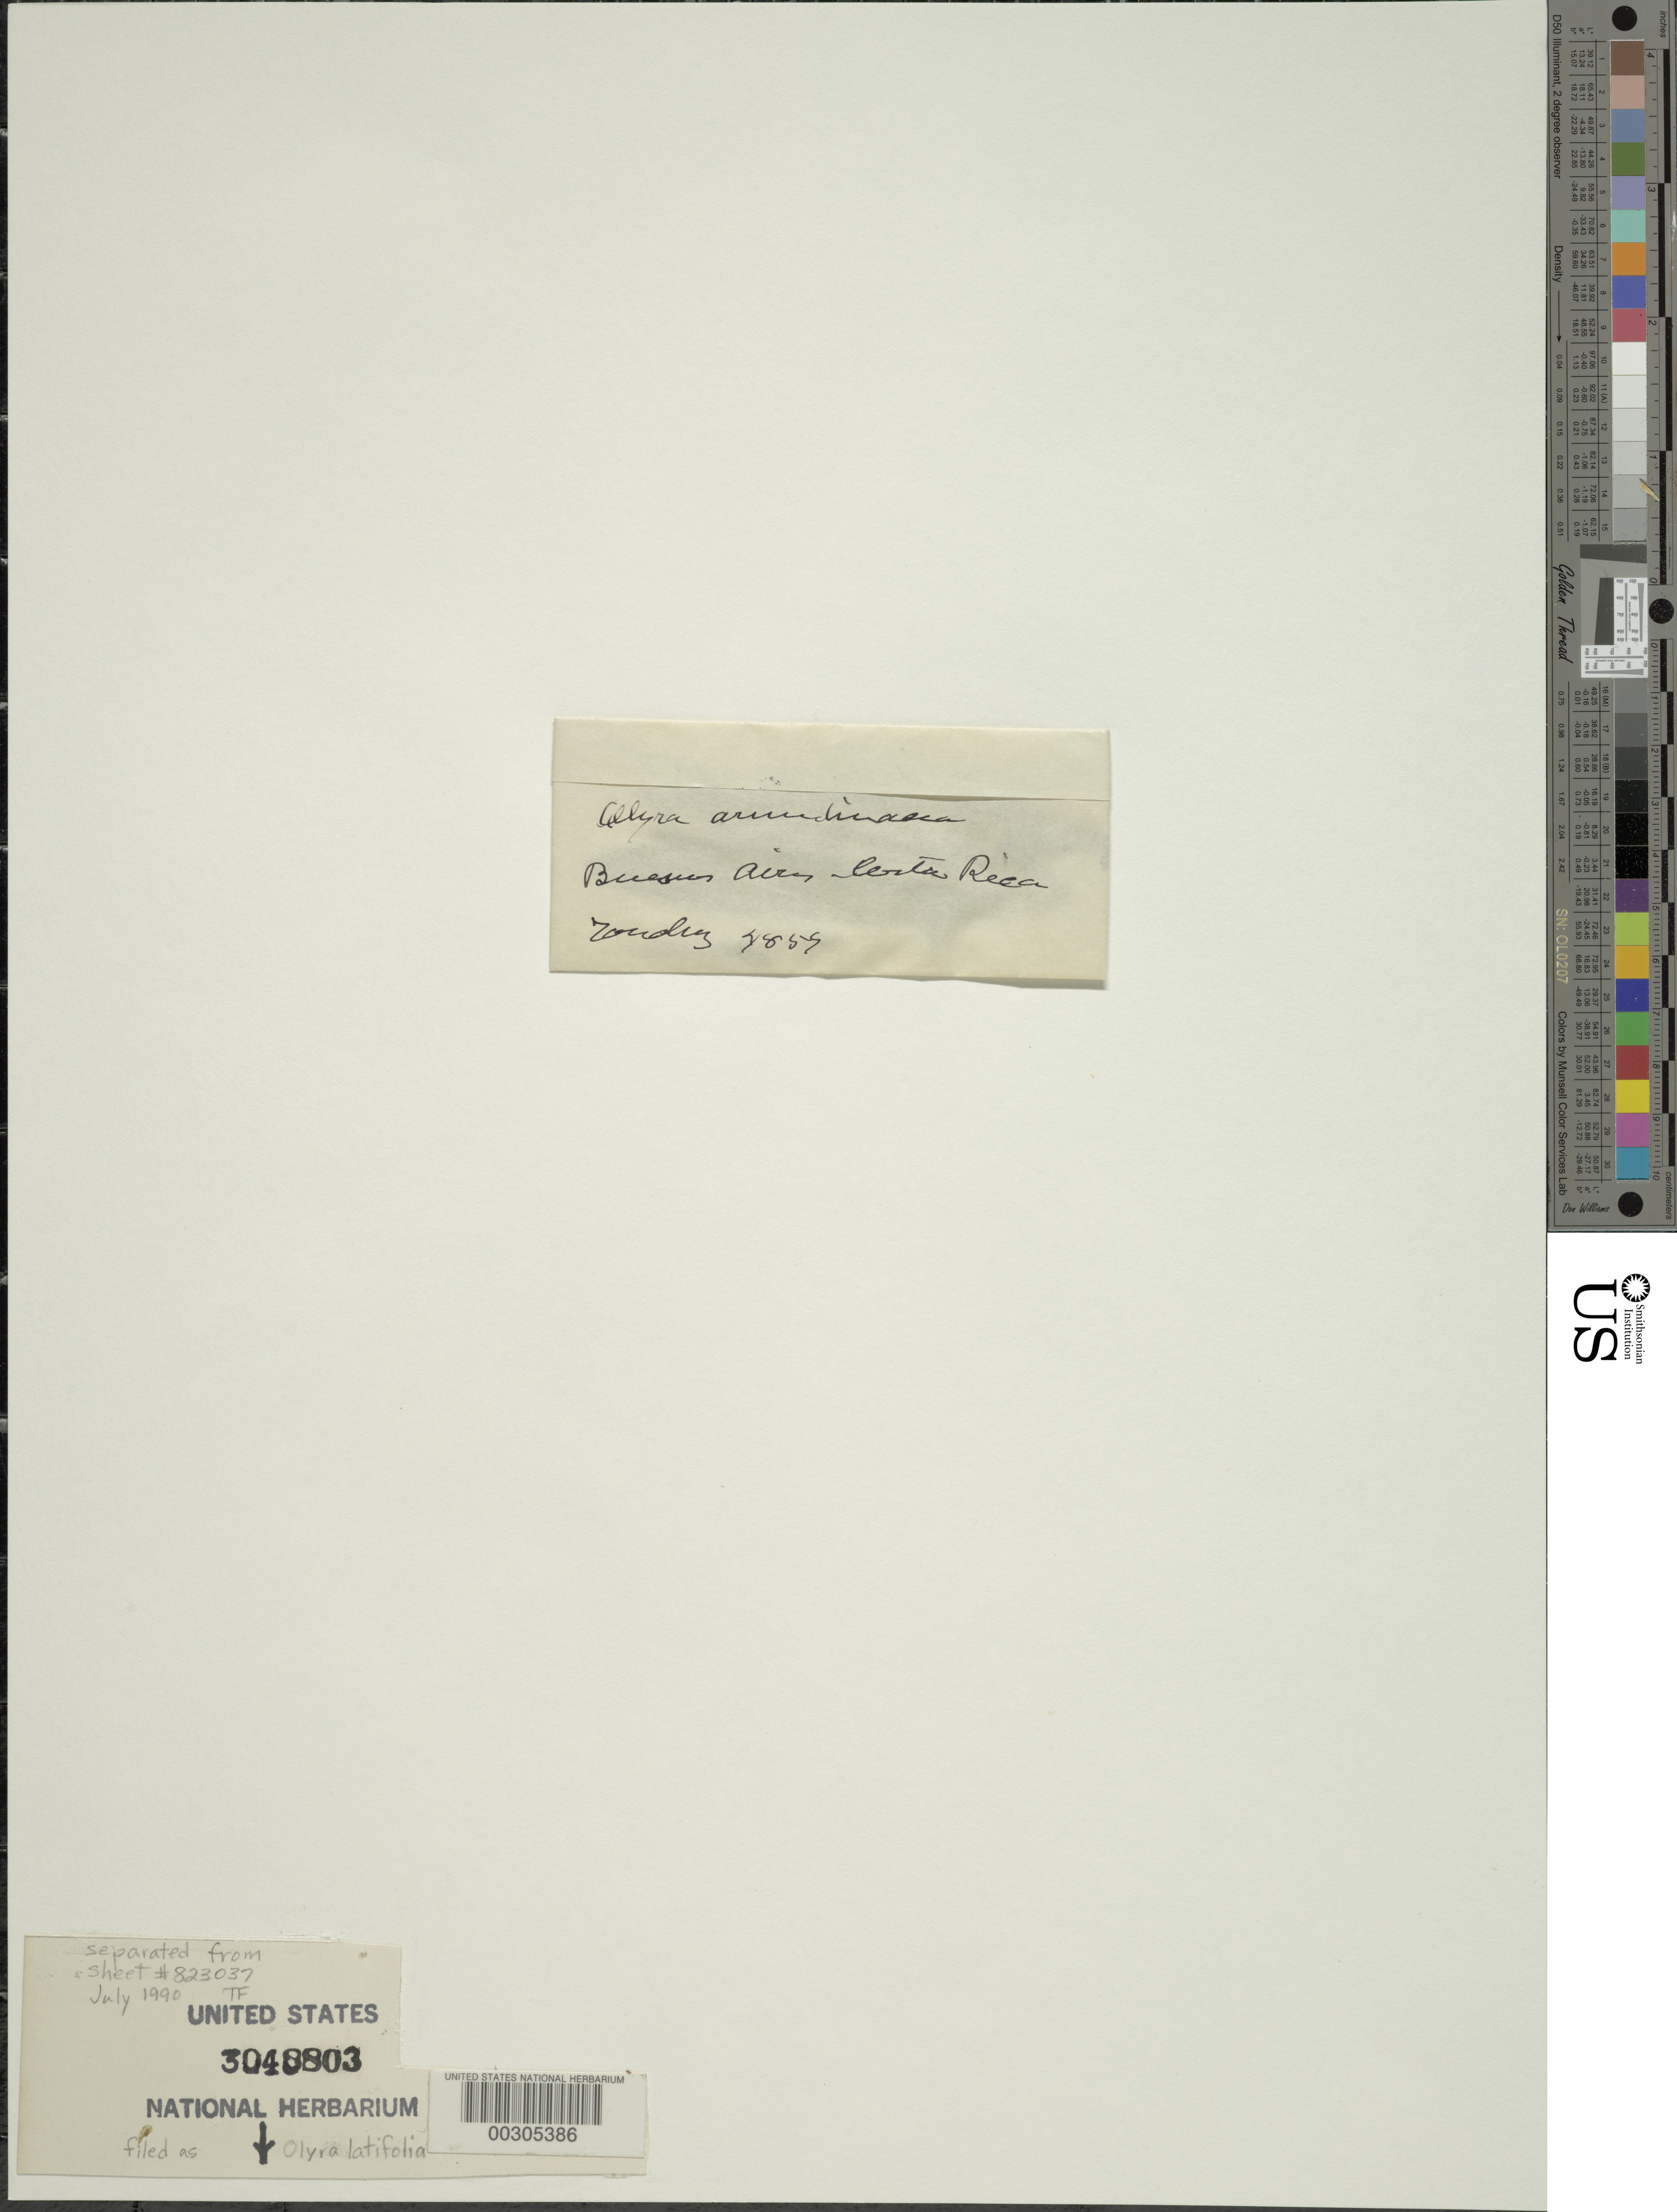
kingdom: Plantae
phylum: Tracheophyta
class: Liliopsida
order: Poales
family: Poaceae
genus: Olyra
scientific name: Olyra latifolia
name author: L.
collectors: A. Tonduz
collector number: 4859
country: Costa Rica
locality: Buenos Aires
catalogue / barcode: US 3048803